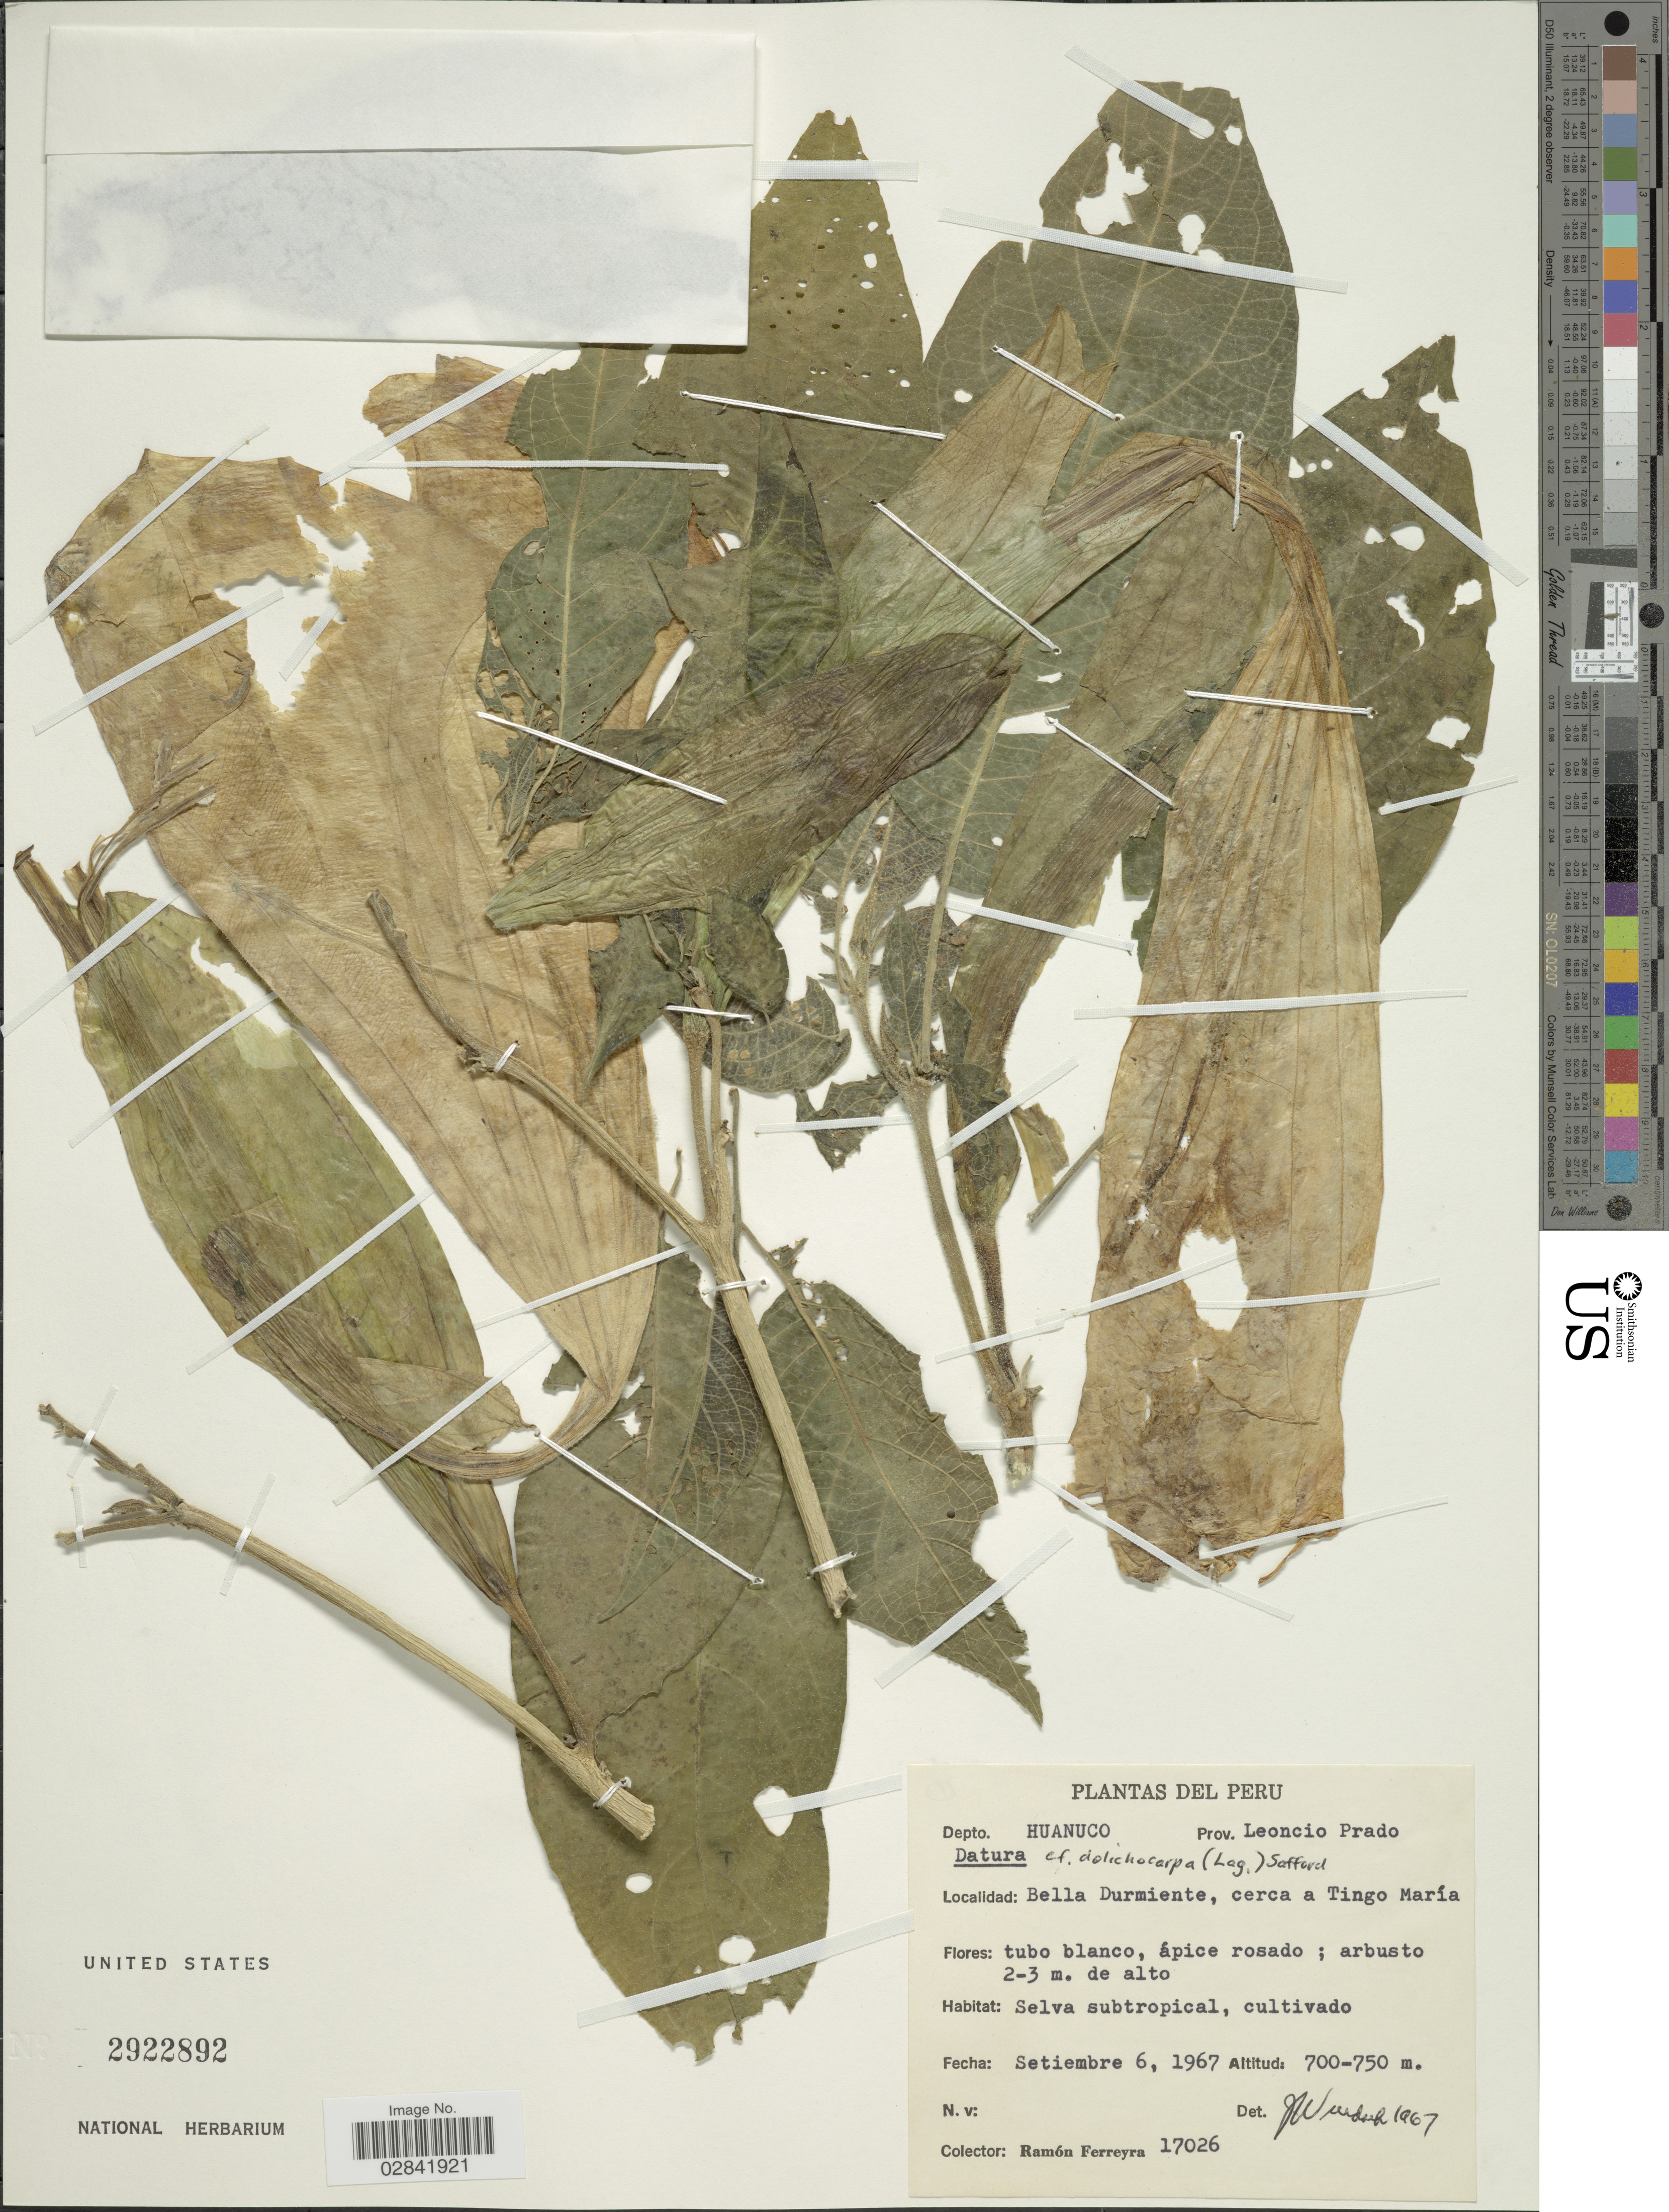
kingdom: Plantae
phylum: Tracheophyta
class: Magnoliopsida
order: Solanales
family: Solanaceae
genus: Brugmansia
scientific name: Brugmansia x insignis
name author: (Barb. Rodr.) Lockwood ex R.E. Schult.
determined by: (US) Smithsonian Institution - National Museum of Natural History - Department of Botany (UNITED STATES)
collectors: R. A. Ferreyra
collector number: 17026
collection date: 1967-09-06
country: Peru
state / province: Huánuco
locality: Depto. Huanuco, Prov. Leoncio Prado. Bella Durmiente, cerca a Tingo María.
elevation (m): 700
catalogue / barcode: US 2922892